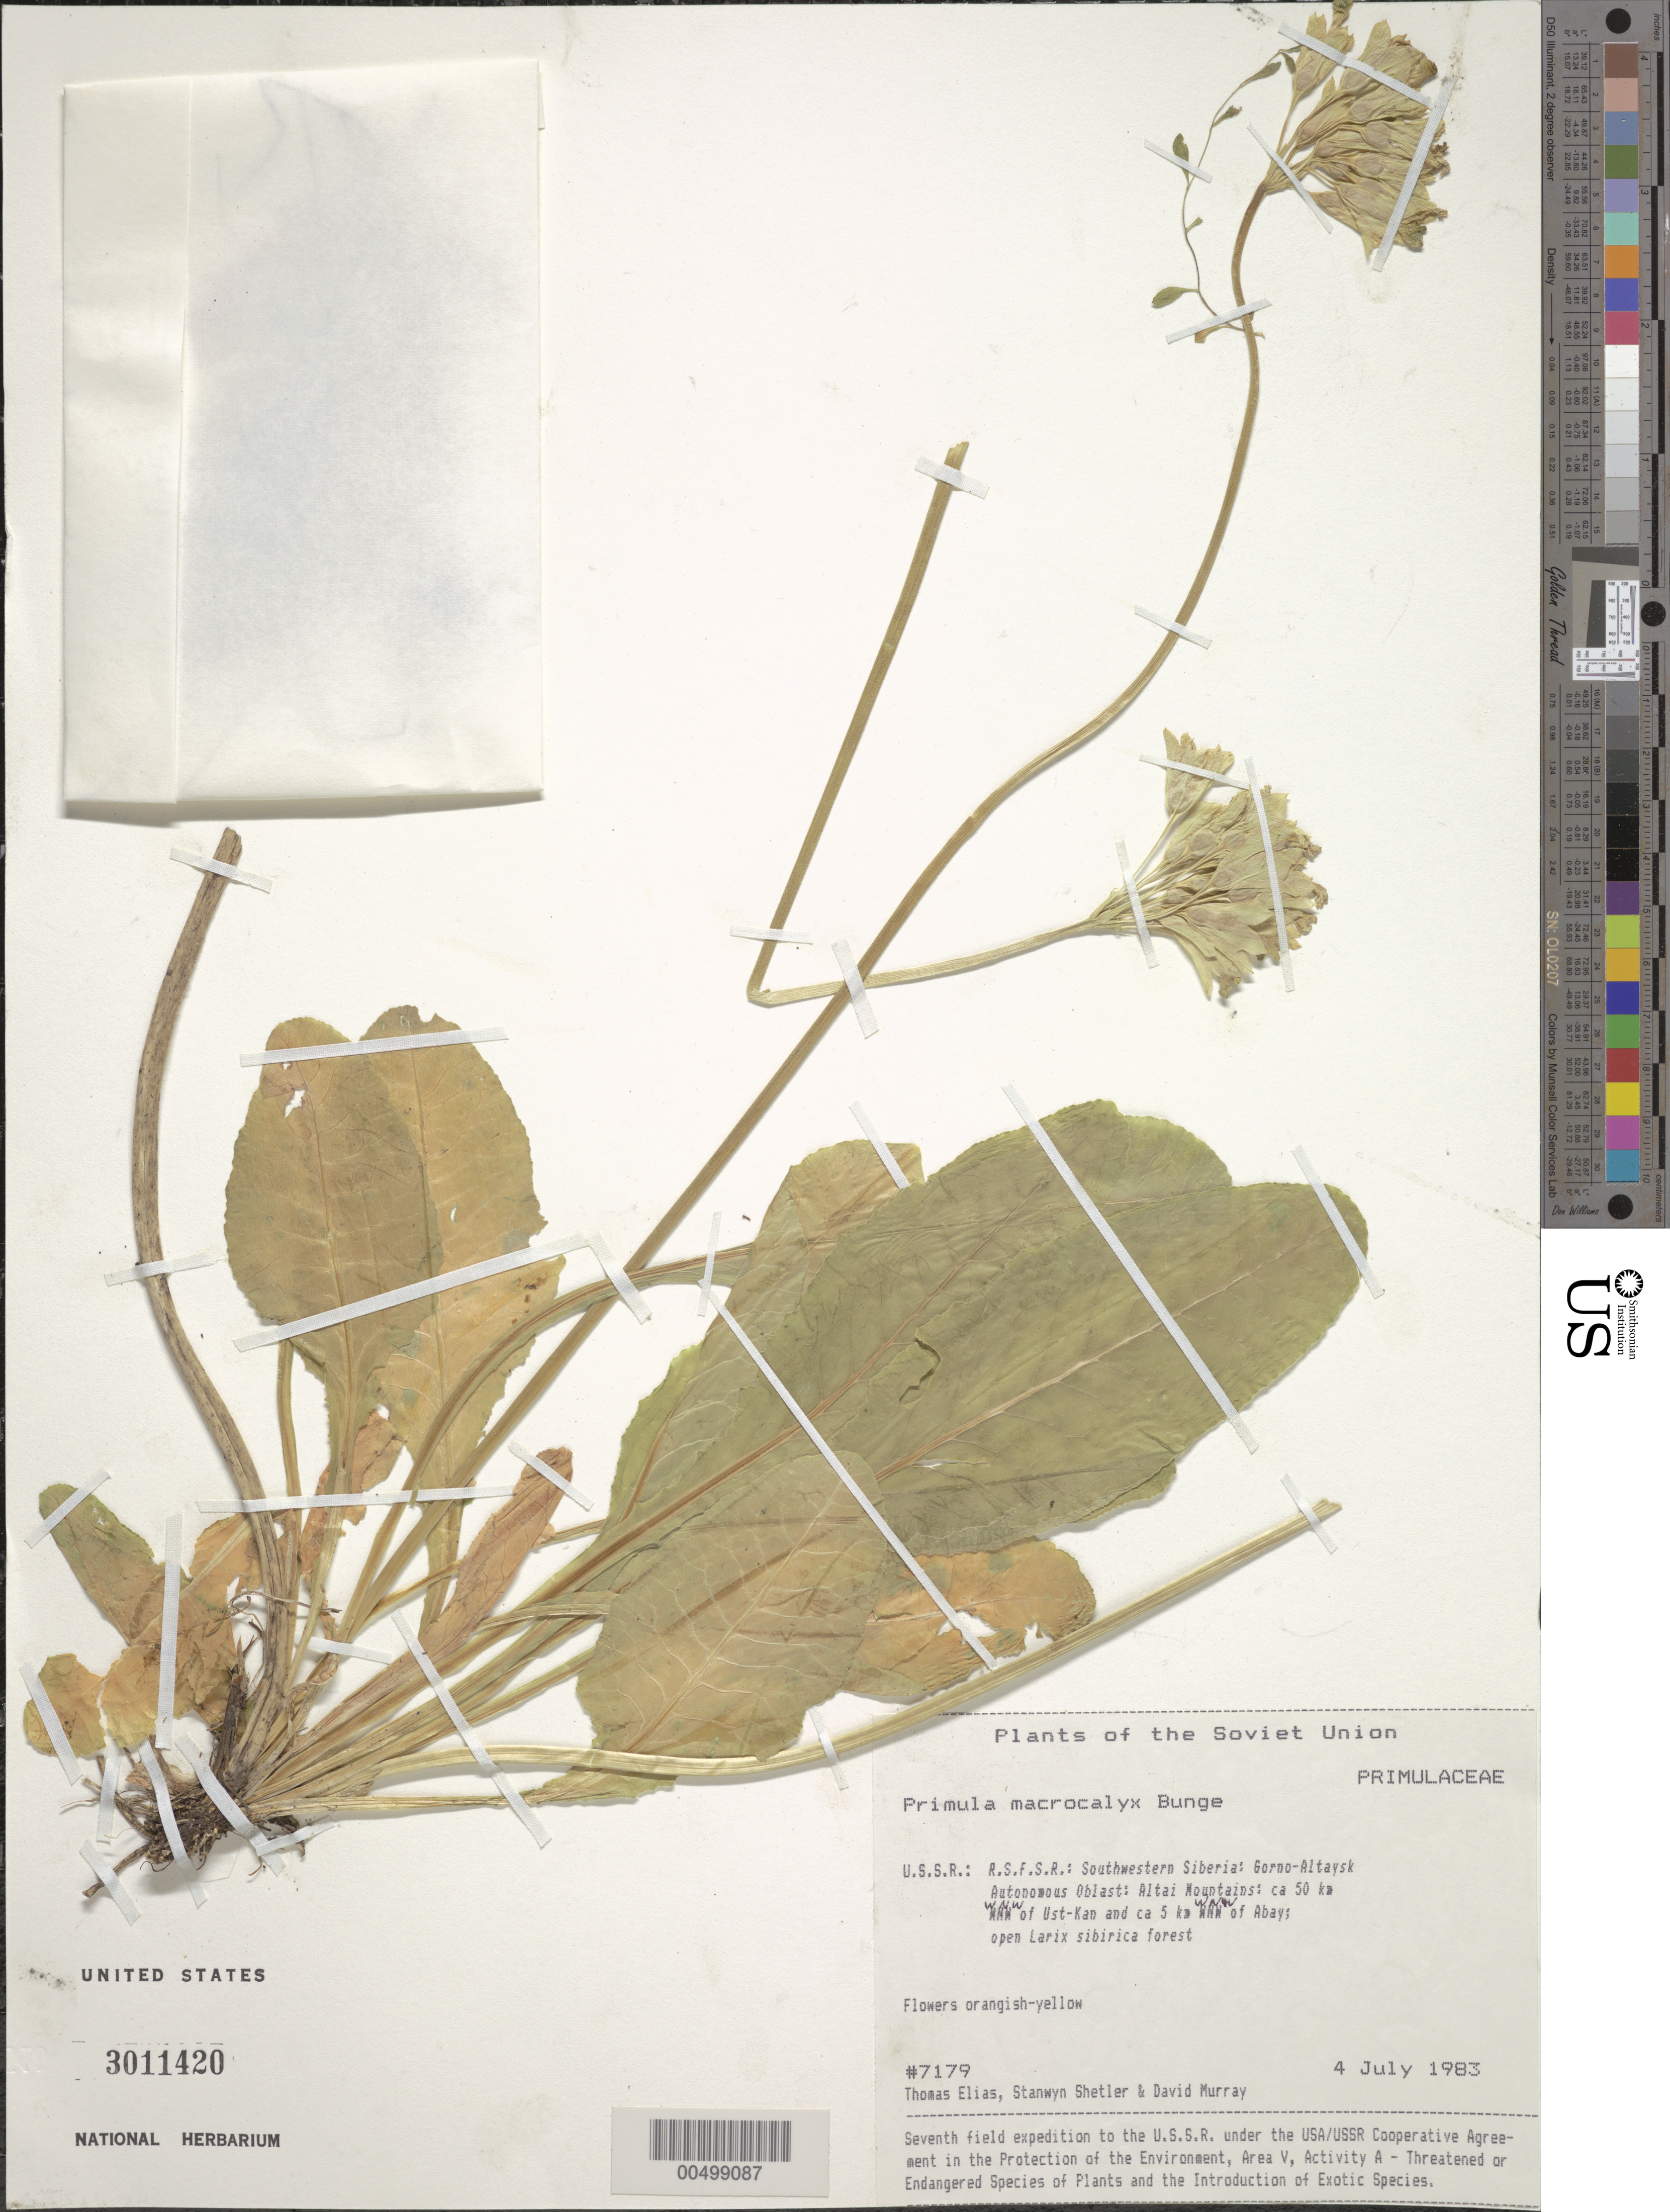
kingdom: Plantae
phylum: Tracheophyta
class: Magnoliopsida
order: Ericales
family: Primulaceae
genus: Primula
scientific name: Primula macrocalyx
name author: Bunge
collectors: T. Elias, S. Shetler & D. F. Murray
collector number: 7179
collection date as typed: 04 Jul 1983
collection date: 1983-07-04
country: Russian Federation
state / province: Altai Republic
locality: Altai Mountains, 50 km WNW of Ust-Kan and ca. 5 km WNW of Abay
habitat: open Larix sibirica forest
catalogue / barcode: US 3011420